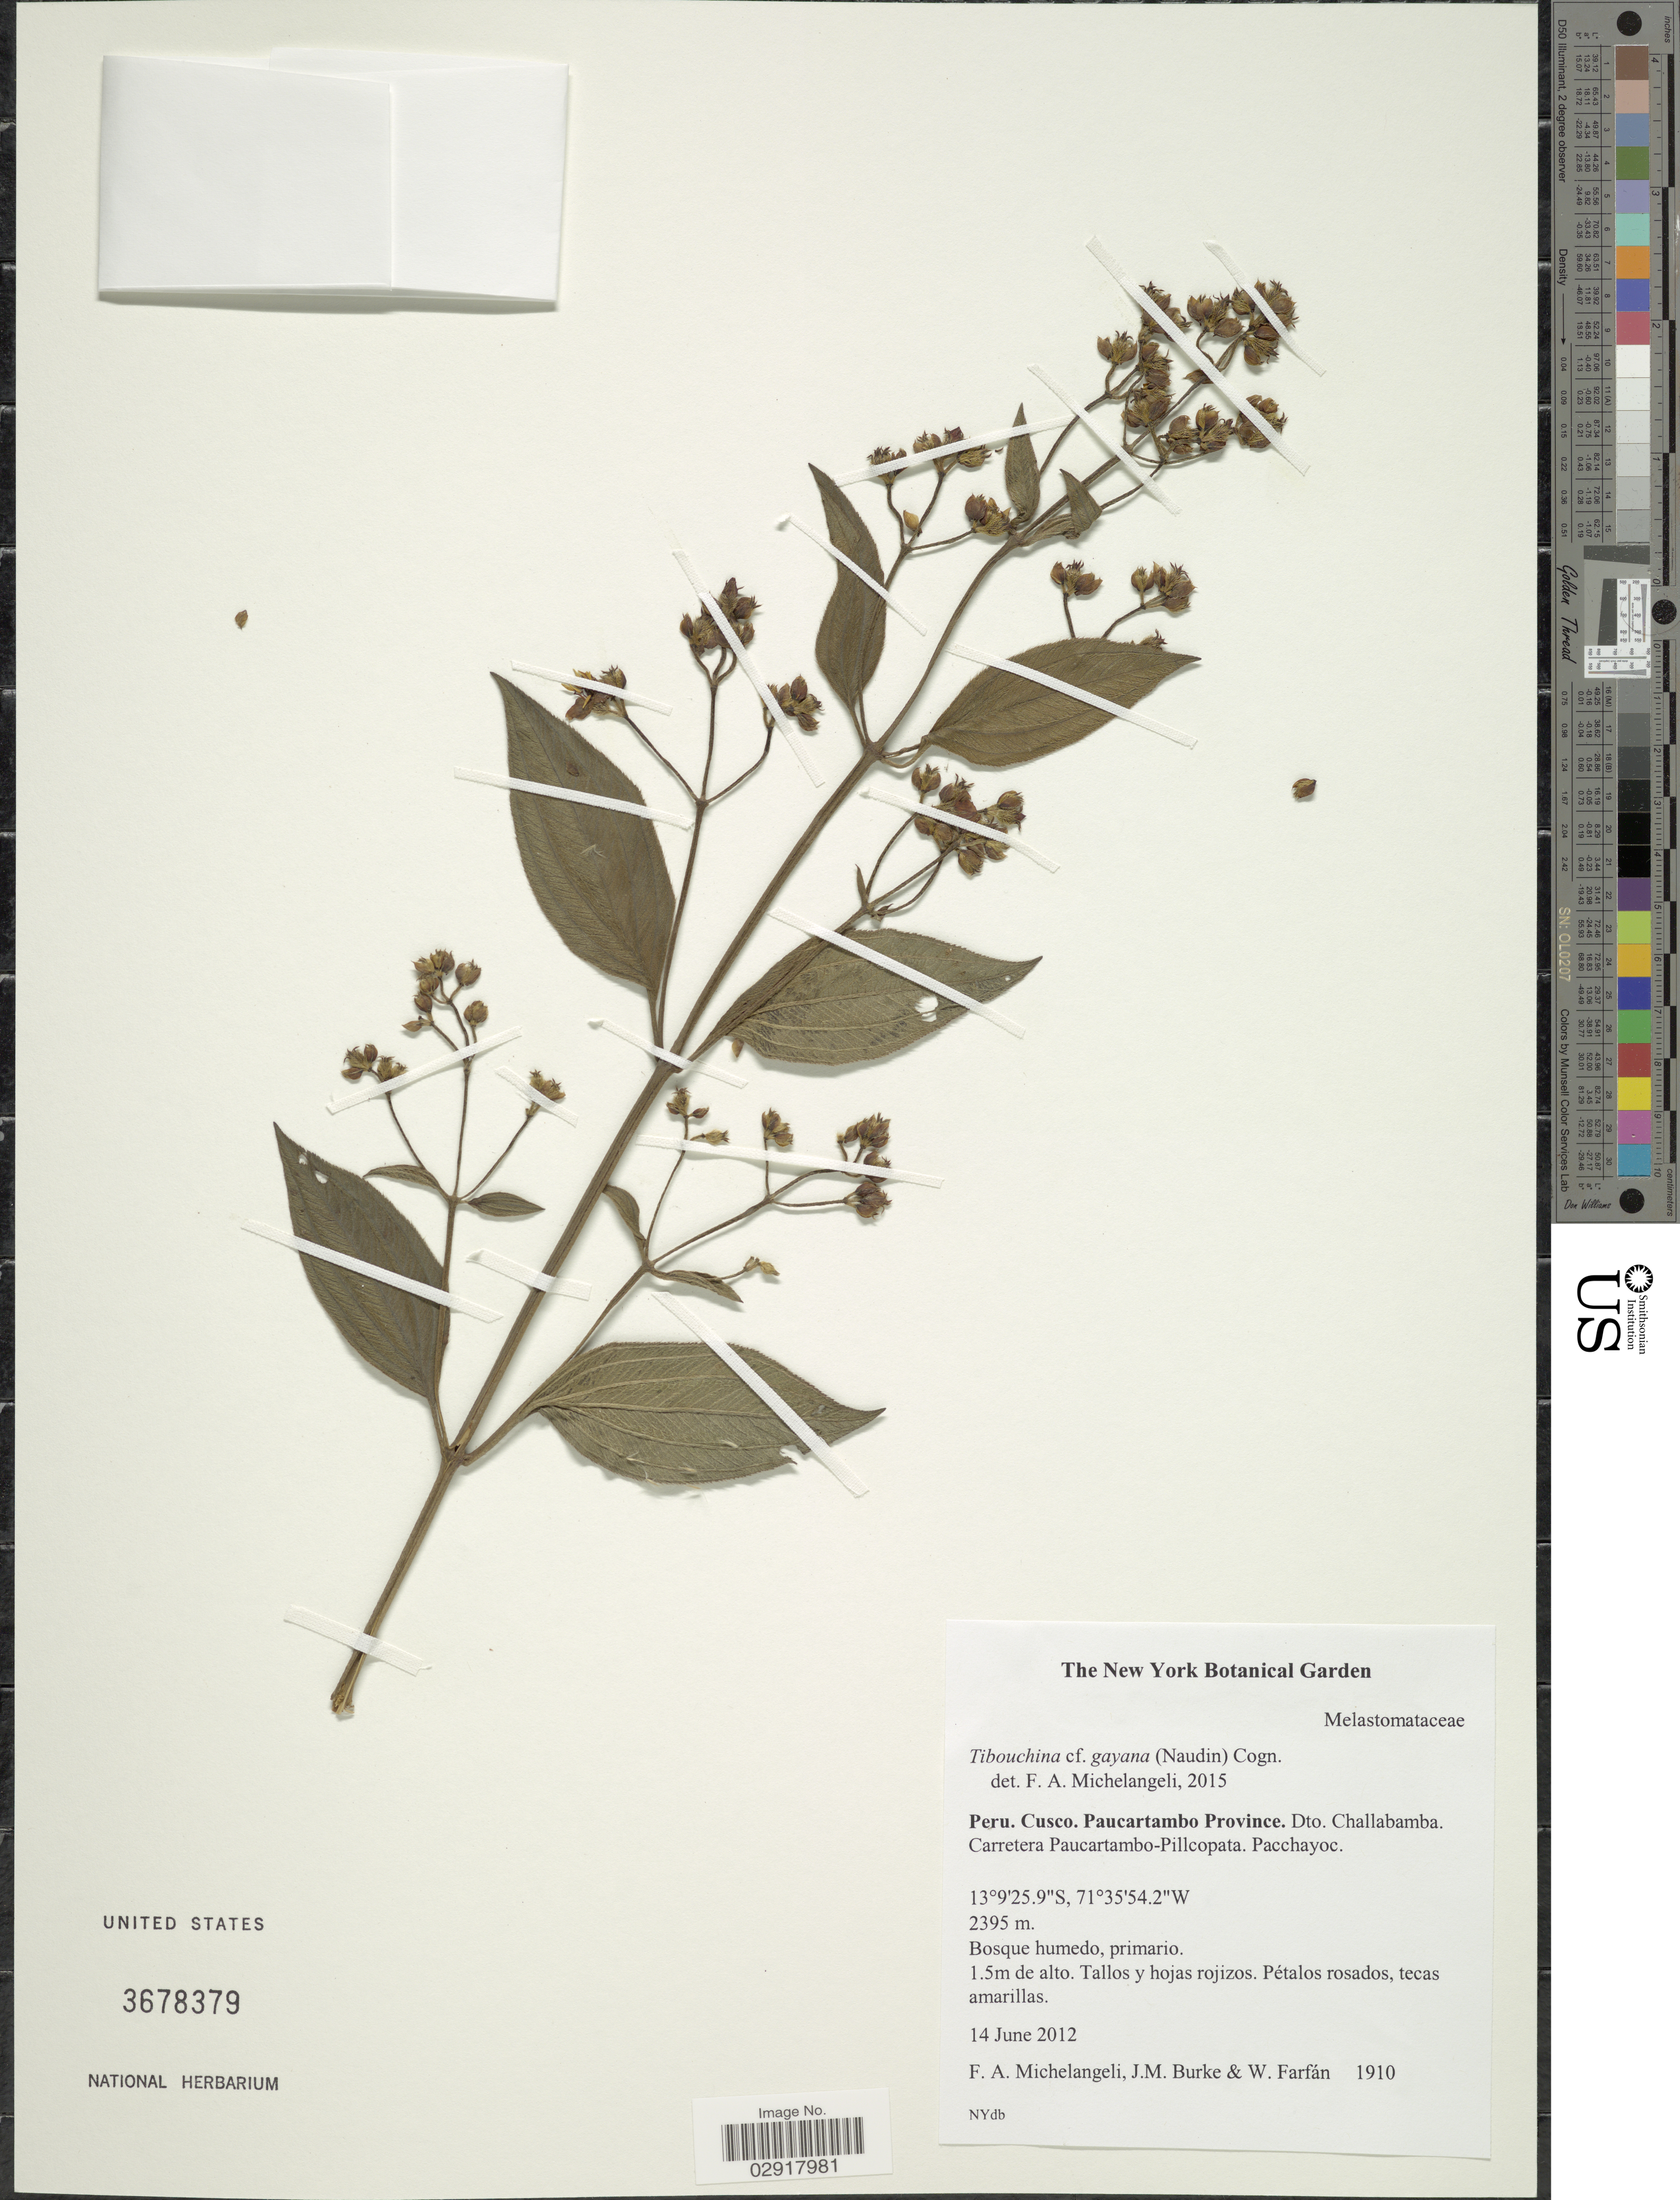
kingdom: Plantae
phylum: Tracheophyta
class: Magnoliopsida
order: Myrtales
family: Melastomataceae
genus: Chaetogastra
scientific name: Chaetogastra gayana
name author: (Naudin) P.J.F. Guim. & Michelang.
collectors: F. A. Michelangeli, Jac. M. Burke & W. Farfán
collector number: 1910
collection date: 2012-06-14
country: Peru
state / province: Cusco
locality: Paucartambo Province. Dto. Challabamba. Carretera Paucartambo-Pillcopata. Pacchayoc.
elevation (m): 2395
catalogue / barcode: US 367839